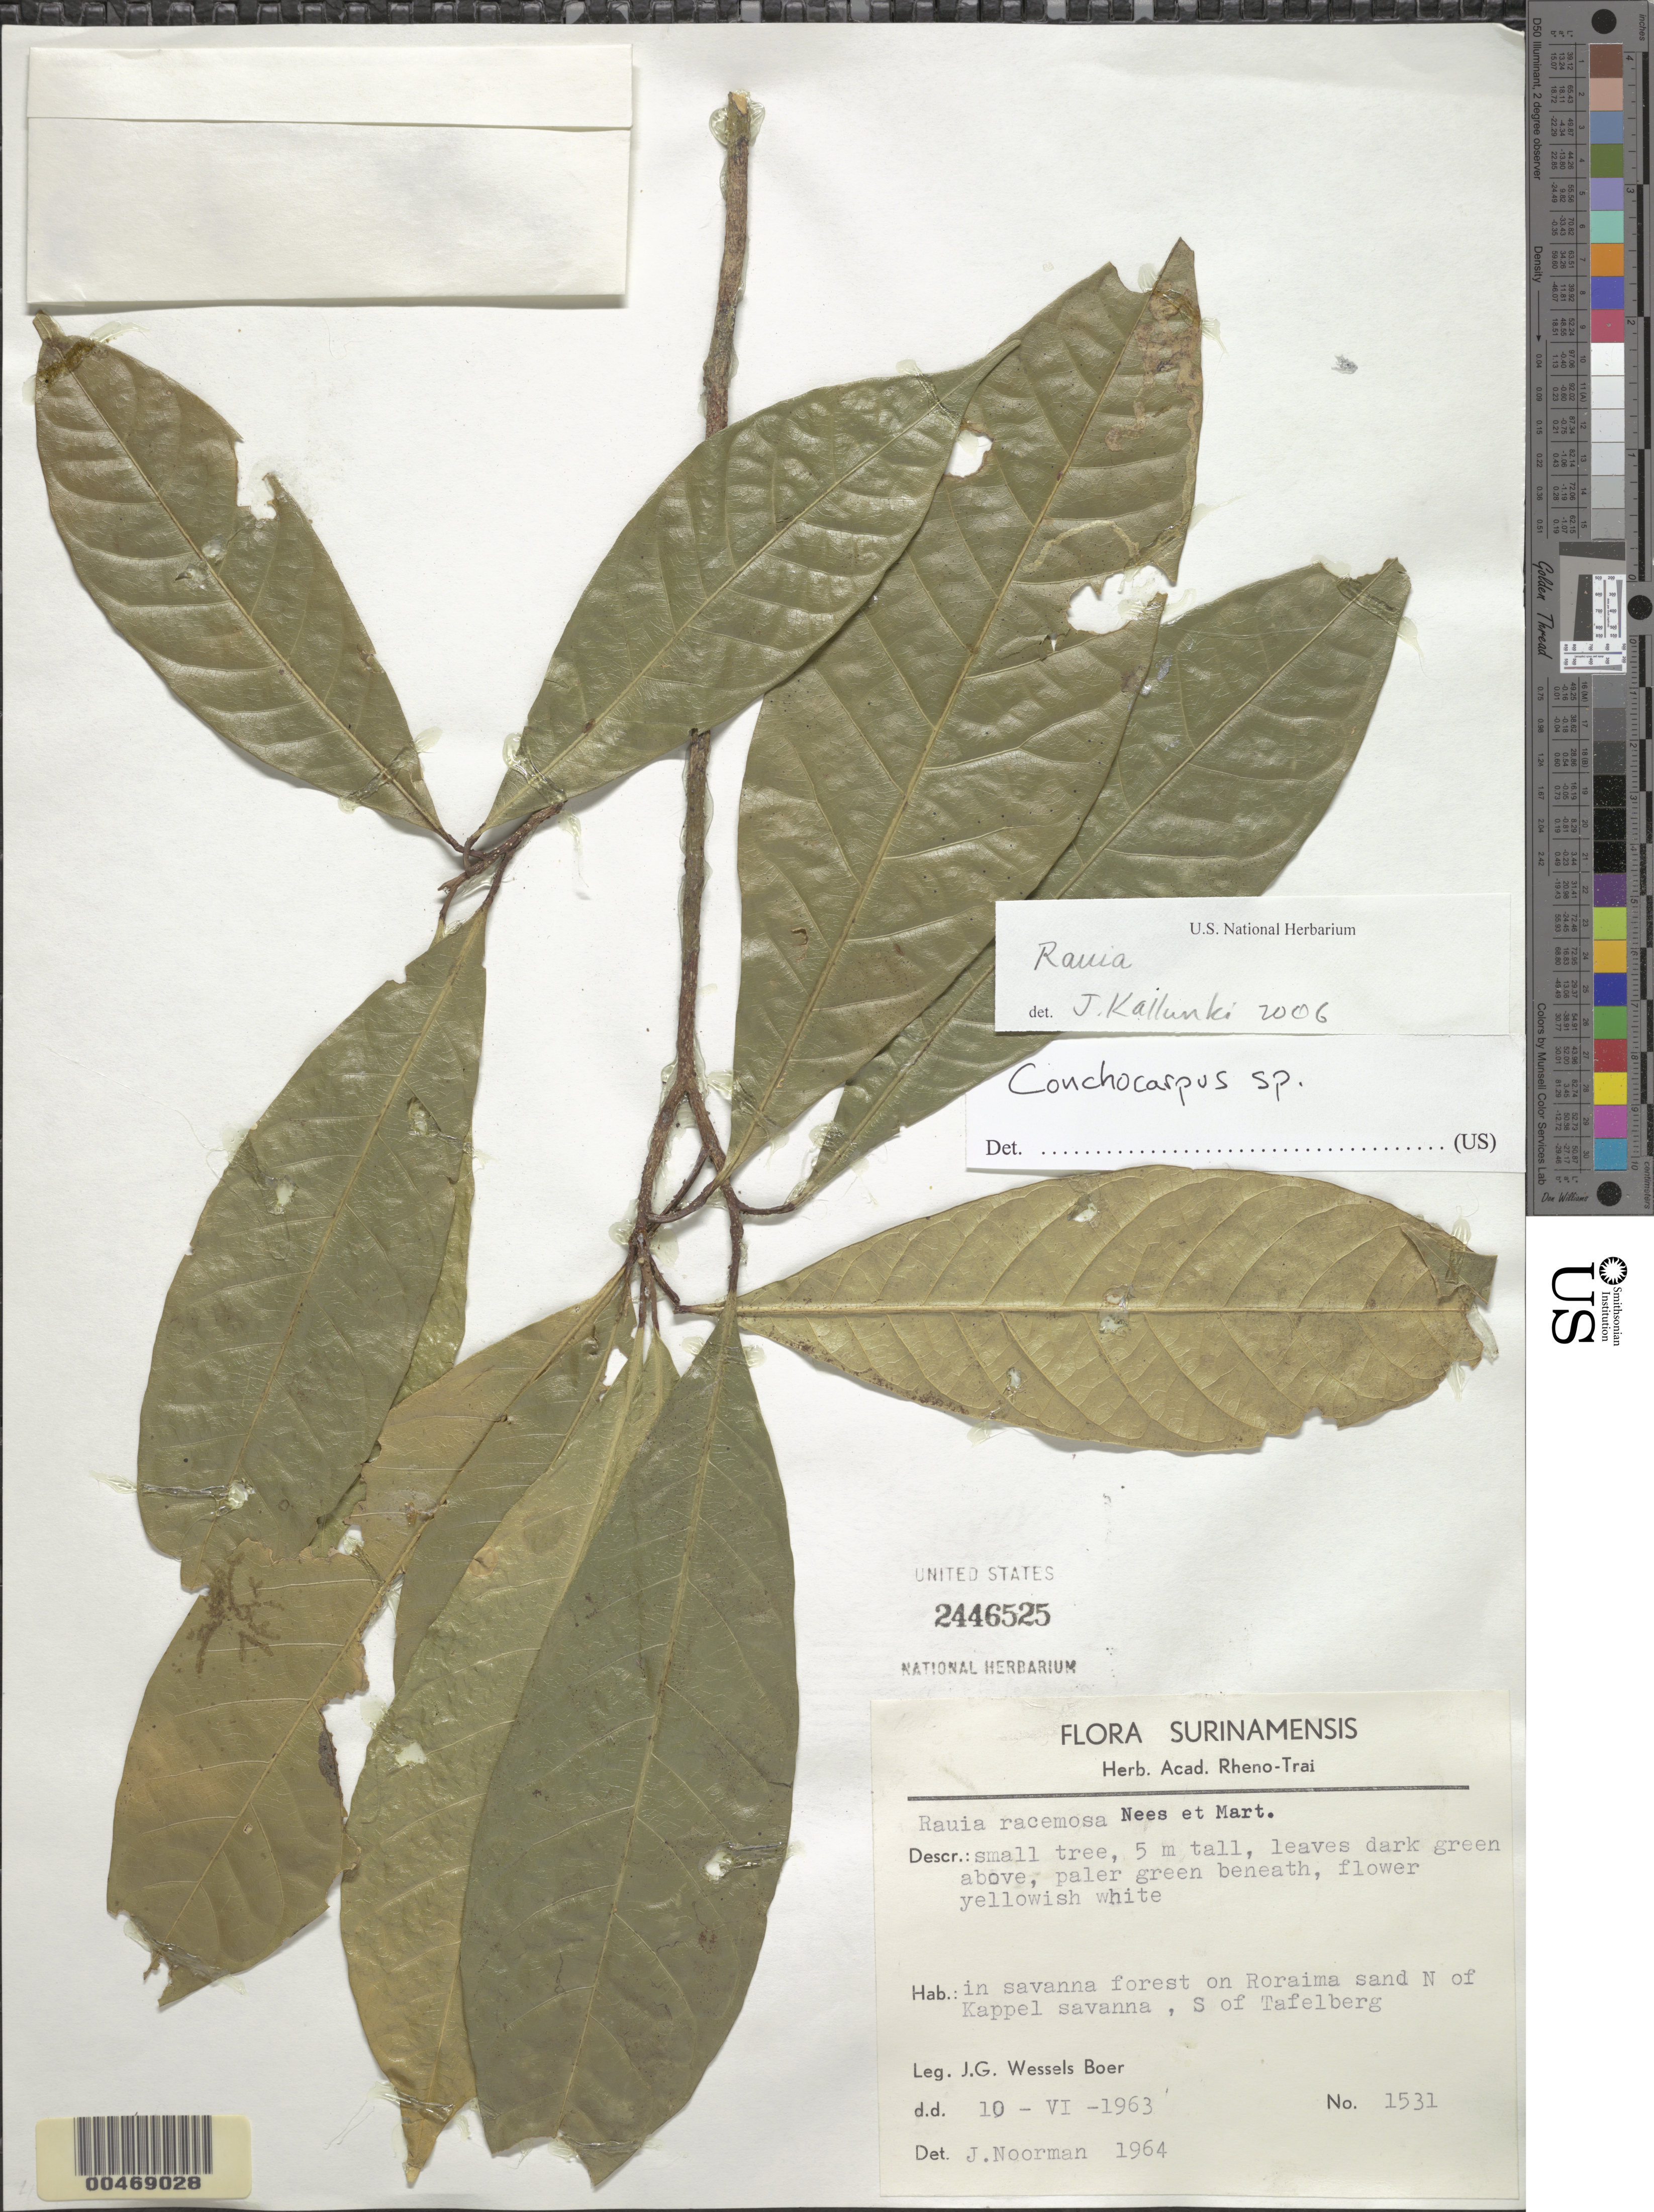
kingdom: Plantae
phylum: Tracheophyta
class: Magnoliopsida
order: Sapindales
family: Rutaceae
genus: Rauia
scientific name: Rauia sp.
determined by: Kallunki, Jacquelyn A.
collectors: J. G. Wessels Boer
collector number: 1531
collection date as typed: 10-Jun-63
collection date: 1963-06-10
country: Suriname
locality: Tafelberg (Table Mountain), south foot, north of Kappelsavanna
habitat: Savanna forest, on Roraima sand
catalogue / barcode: US 2446525